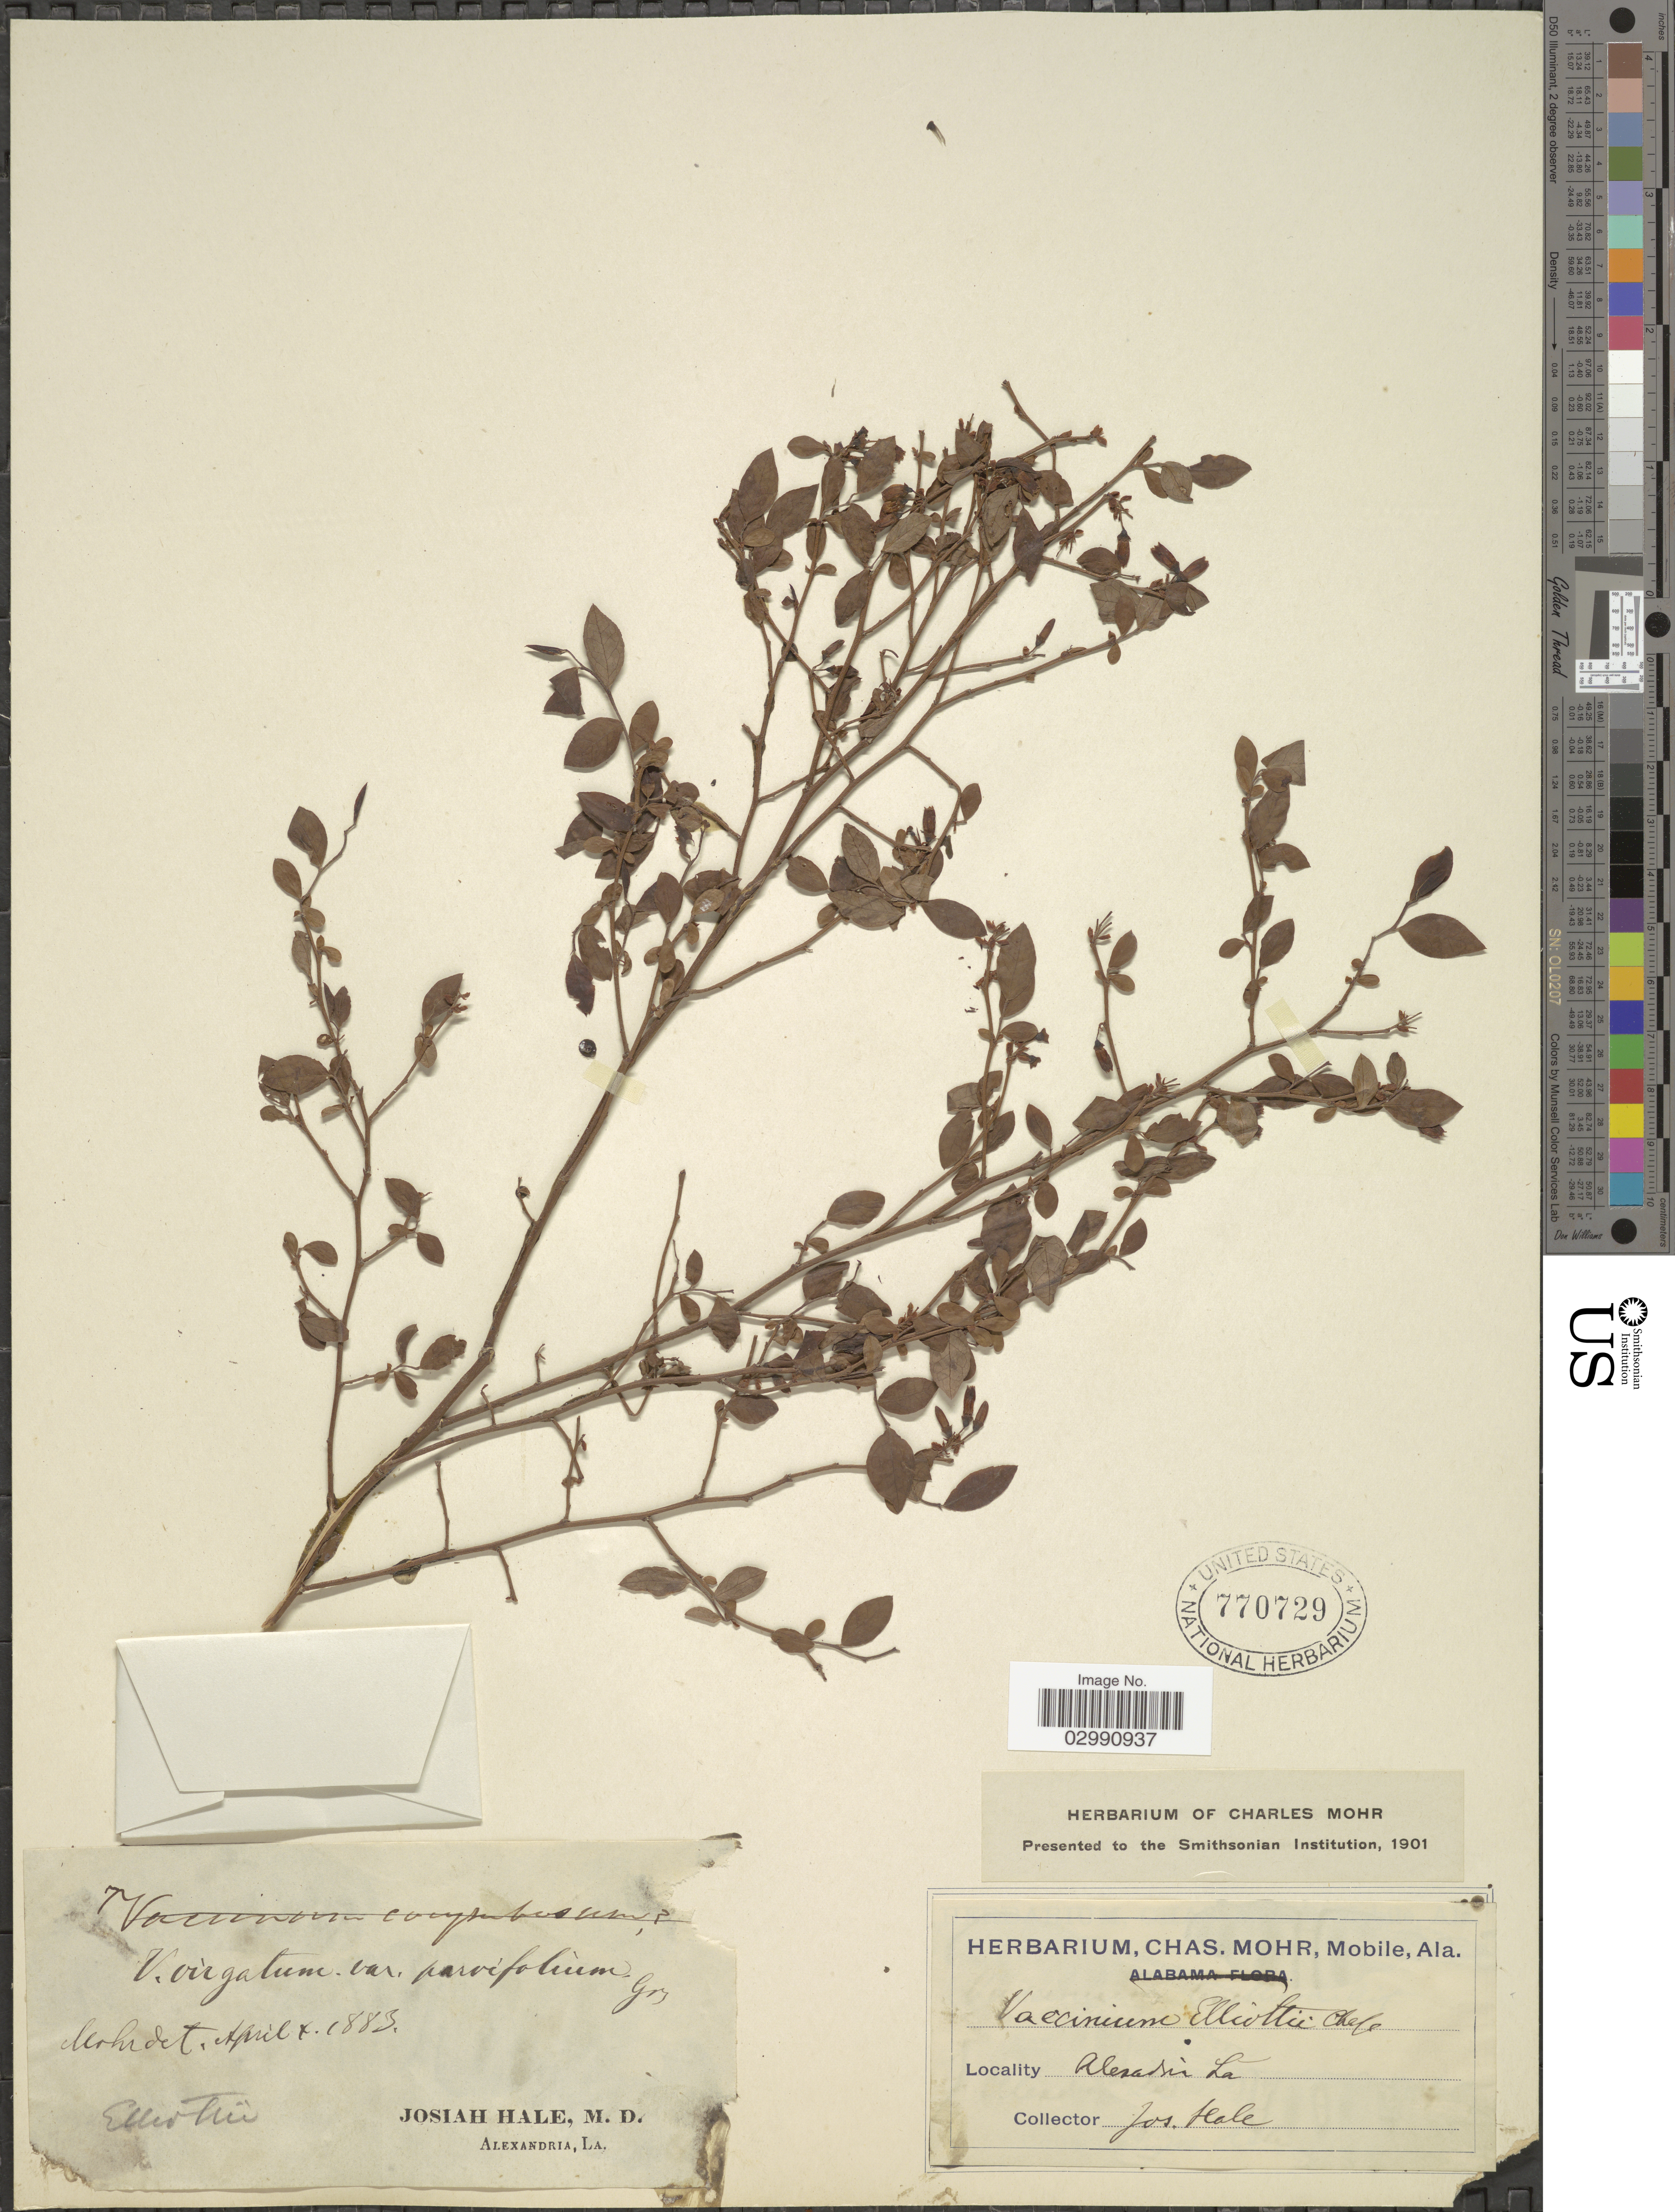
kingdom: Plantae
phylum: Tracheophyta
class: Magnoliopsida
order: Ericales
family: Ericaceae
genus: Vaccinium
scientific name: Vaccinium sp.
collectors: J. Hale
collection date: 1883-04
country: United States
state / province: Louisiana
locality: Alexandria.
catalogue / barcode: US 770729